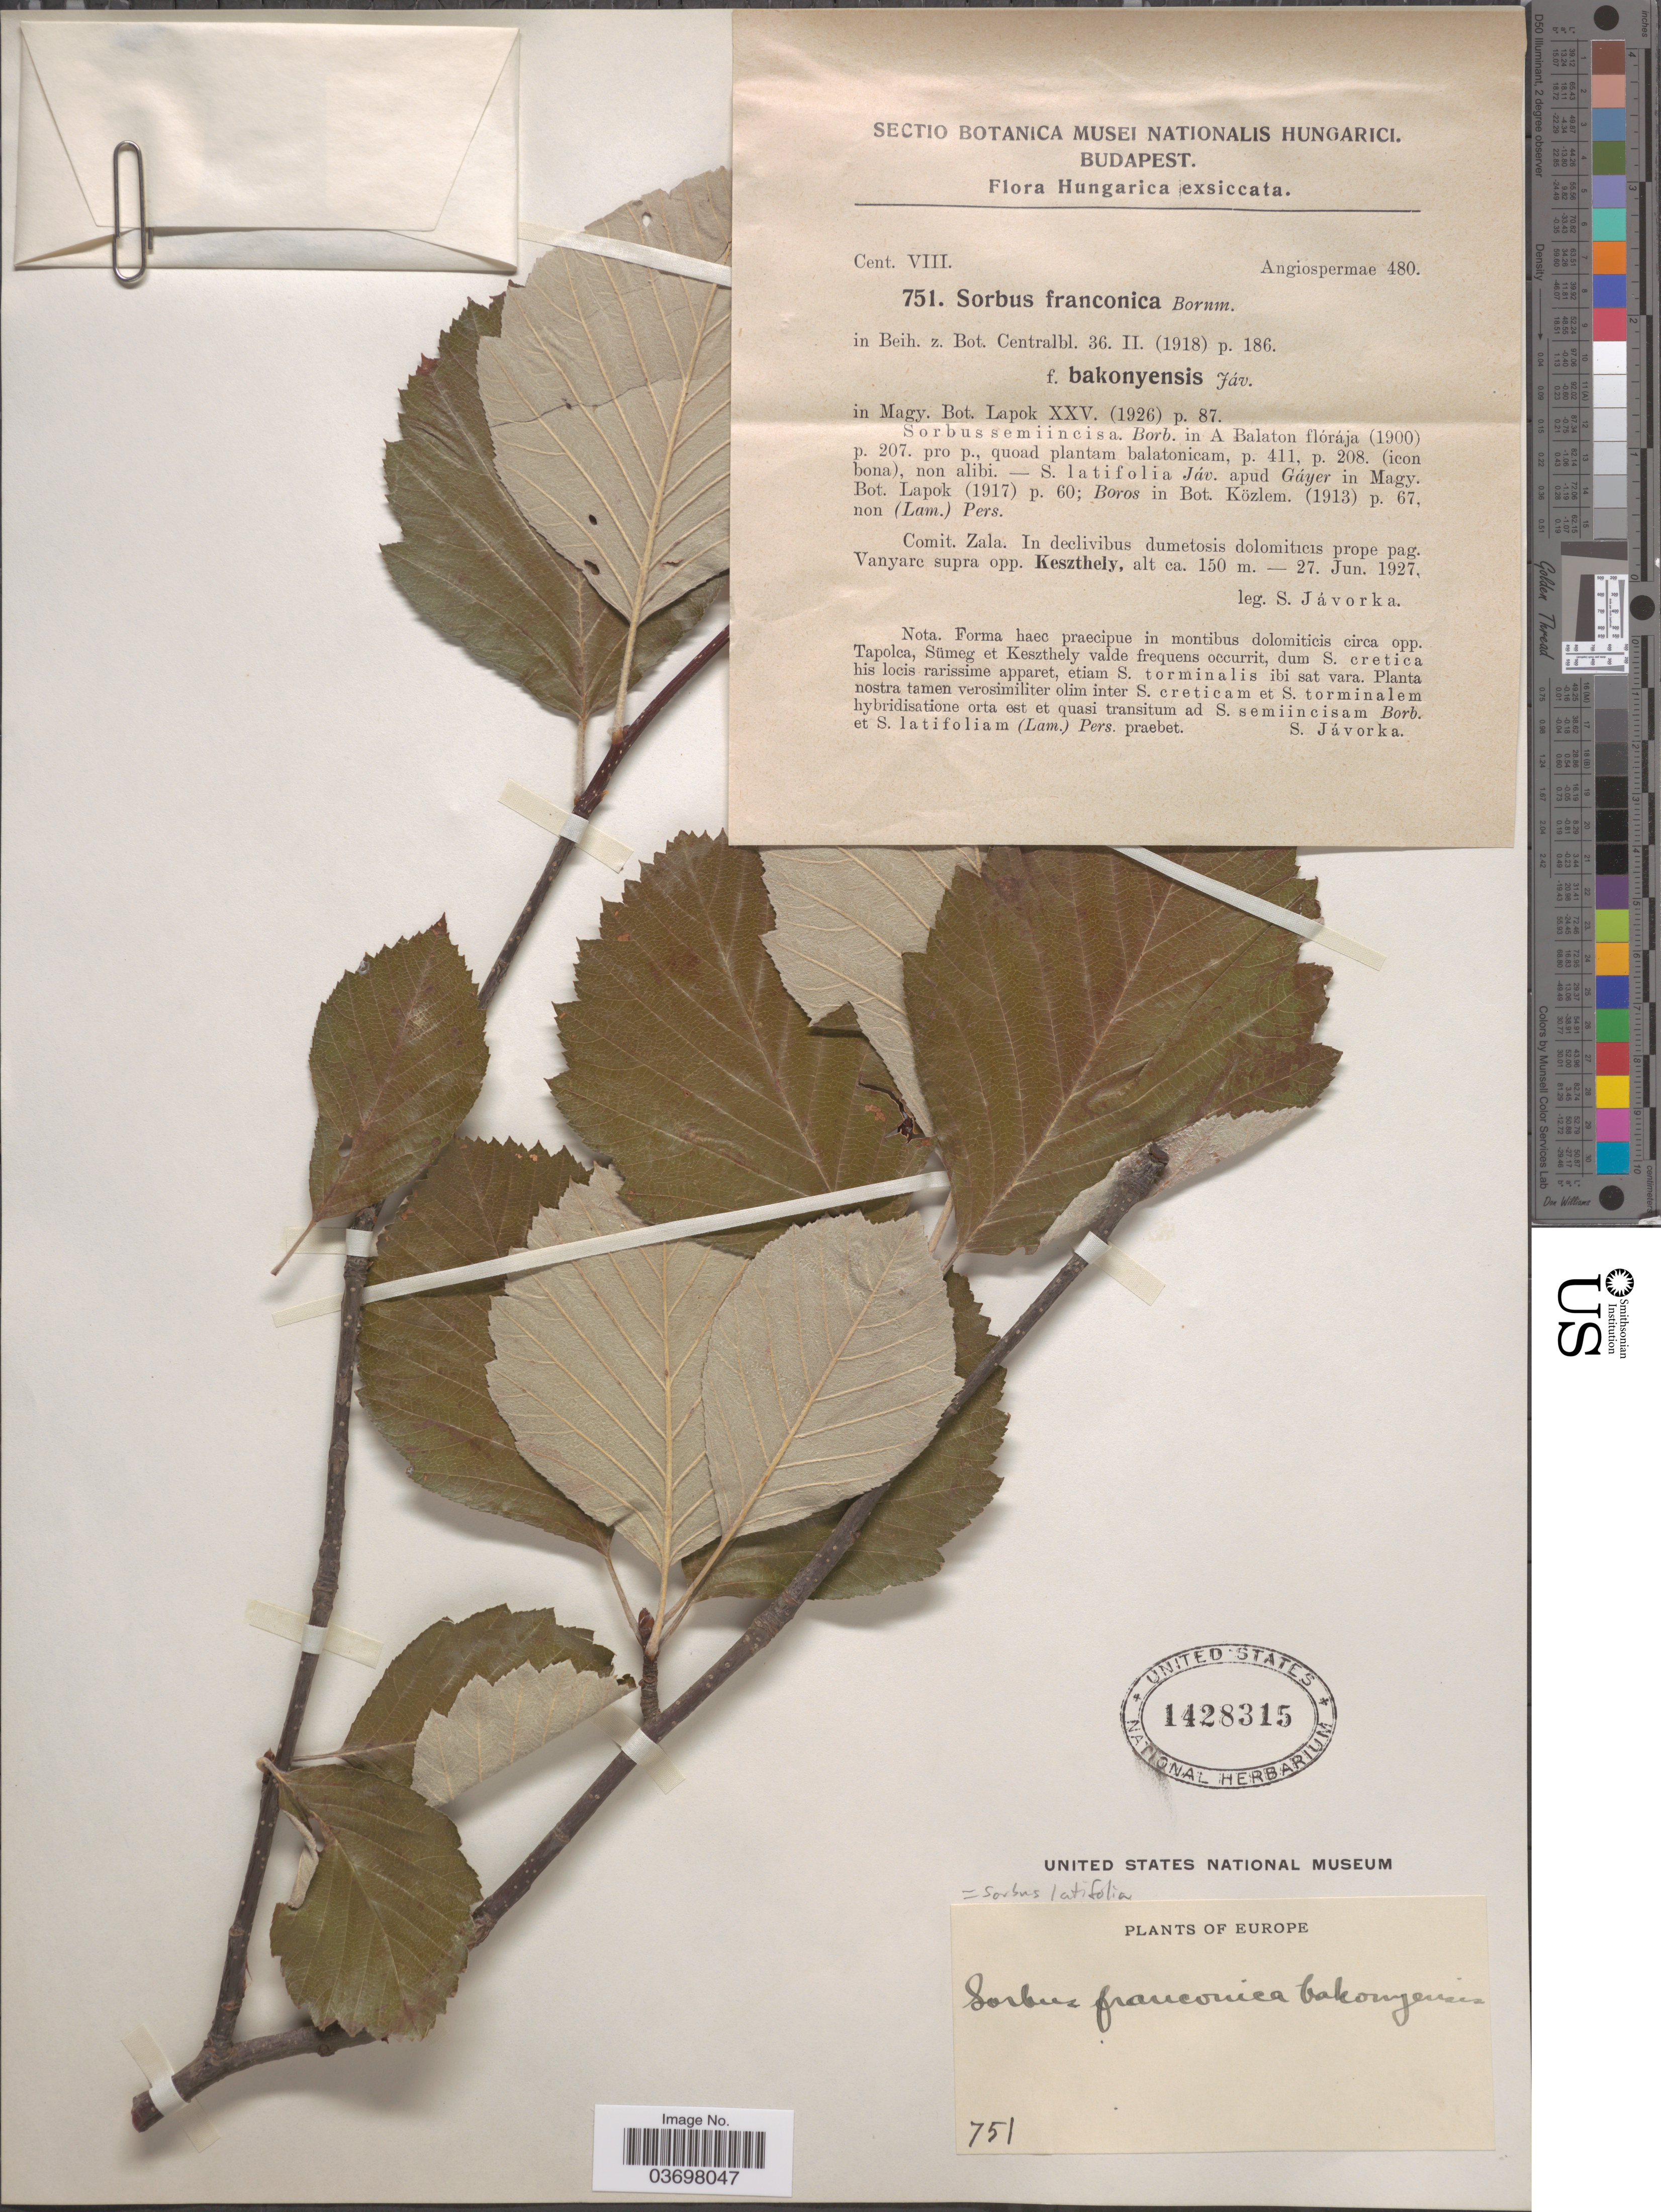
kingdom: Plantae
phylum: Tracheophyta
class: Magnoliopsida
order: Rosales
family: Rosaceae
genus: Sorbus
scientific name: Sorbus latifolia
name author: (Lam.) Pers.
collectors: S. Javorka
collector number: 751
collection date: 1927-06-27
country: Hungary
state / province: Zala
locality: Comit. Zala. In declivibus dumetosis dolomiticus prope pag. Vanyarc supra opp. Keszthely.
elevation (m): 150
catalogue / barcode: US 1428315